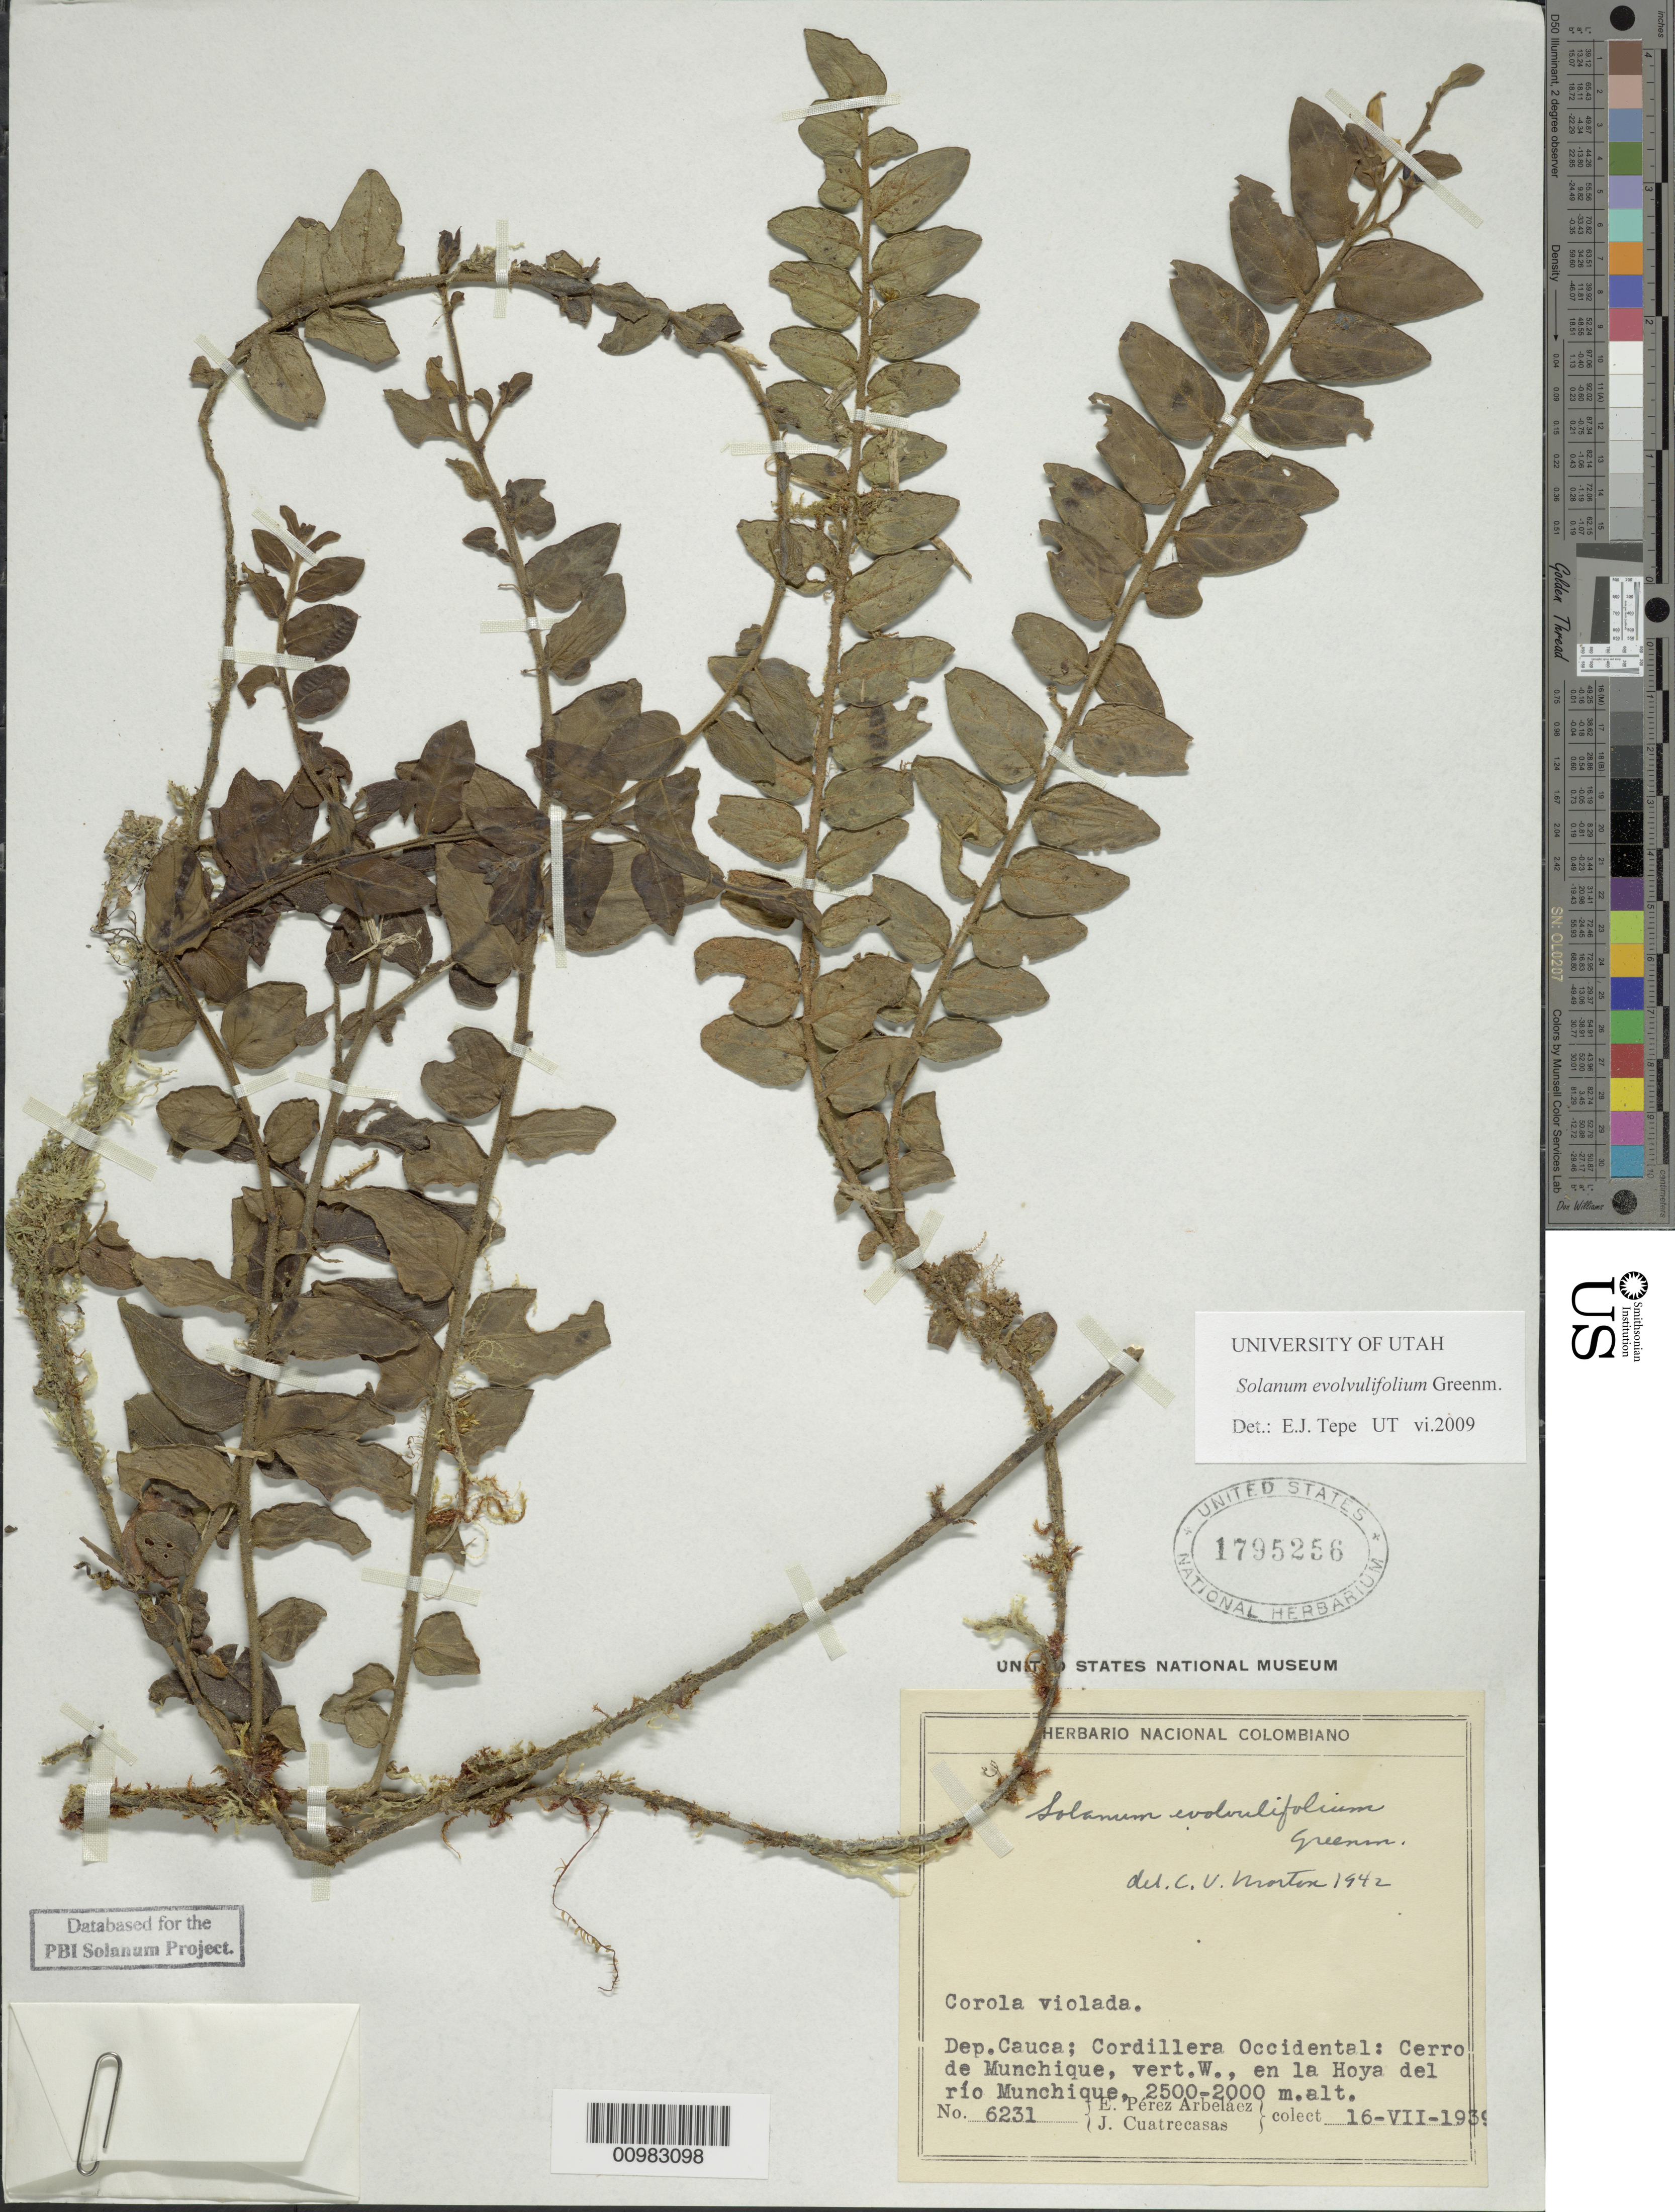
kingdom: Plantae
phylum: Tracheophyta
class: Magnoliopsida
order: Solanales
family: Solanaceae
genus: Solanum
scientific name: Solanum evolvulifolium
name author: Greenm. ex Donn. Sm.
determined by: Tepe, E. J., (UT)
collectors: E. Pérez Arbeláez & J. Cuatrecasas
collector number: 6231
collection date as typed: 16 Jul 1939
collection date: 1939-07-16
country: Colombia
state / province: Cauca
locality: Cordillera occidental: Cerro de Munchique, vert. W, en la Hoya del Río Munchique.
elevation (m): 2000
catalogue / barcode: US 1795256